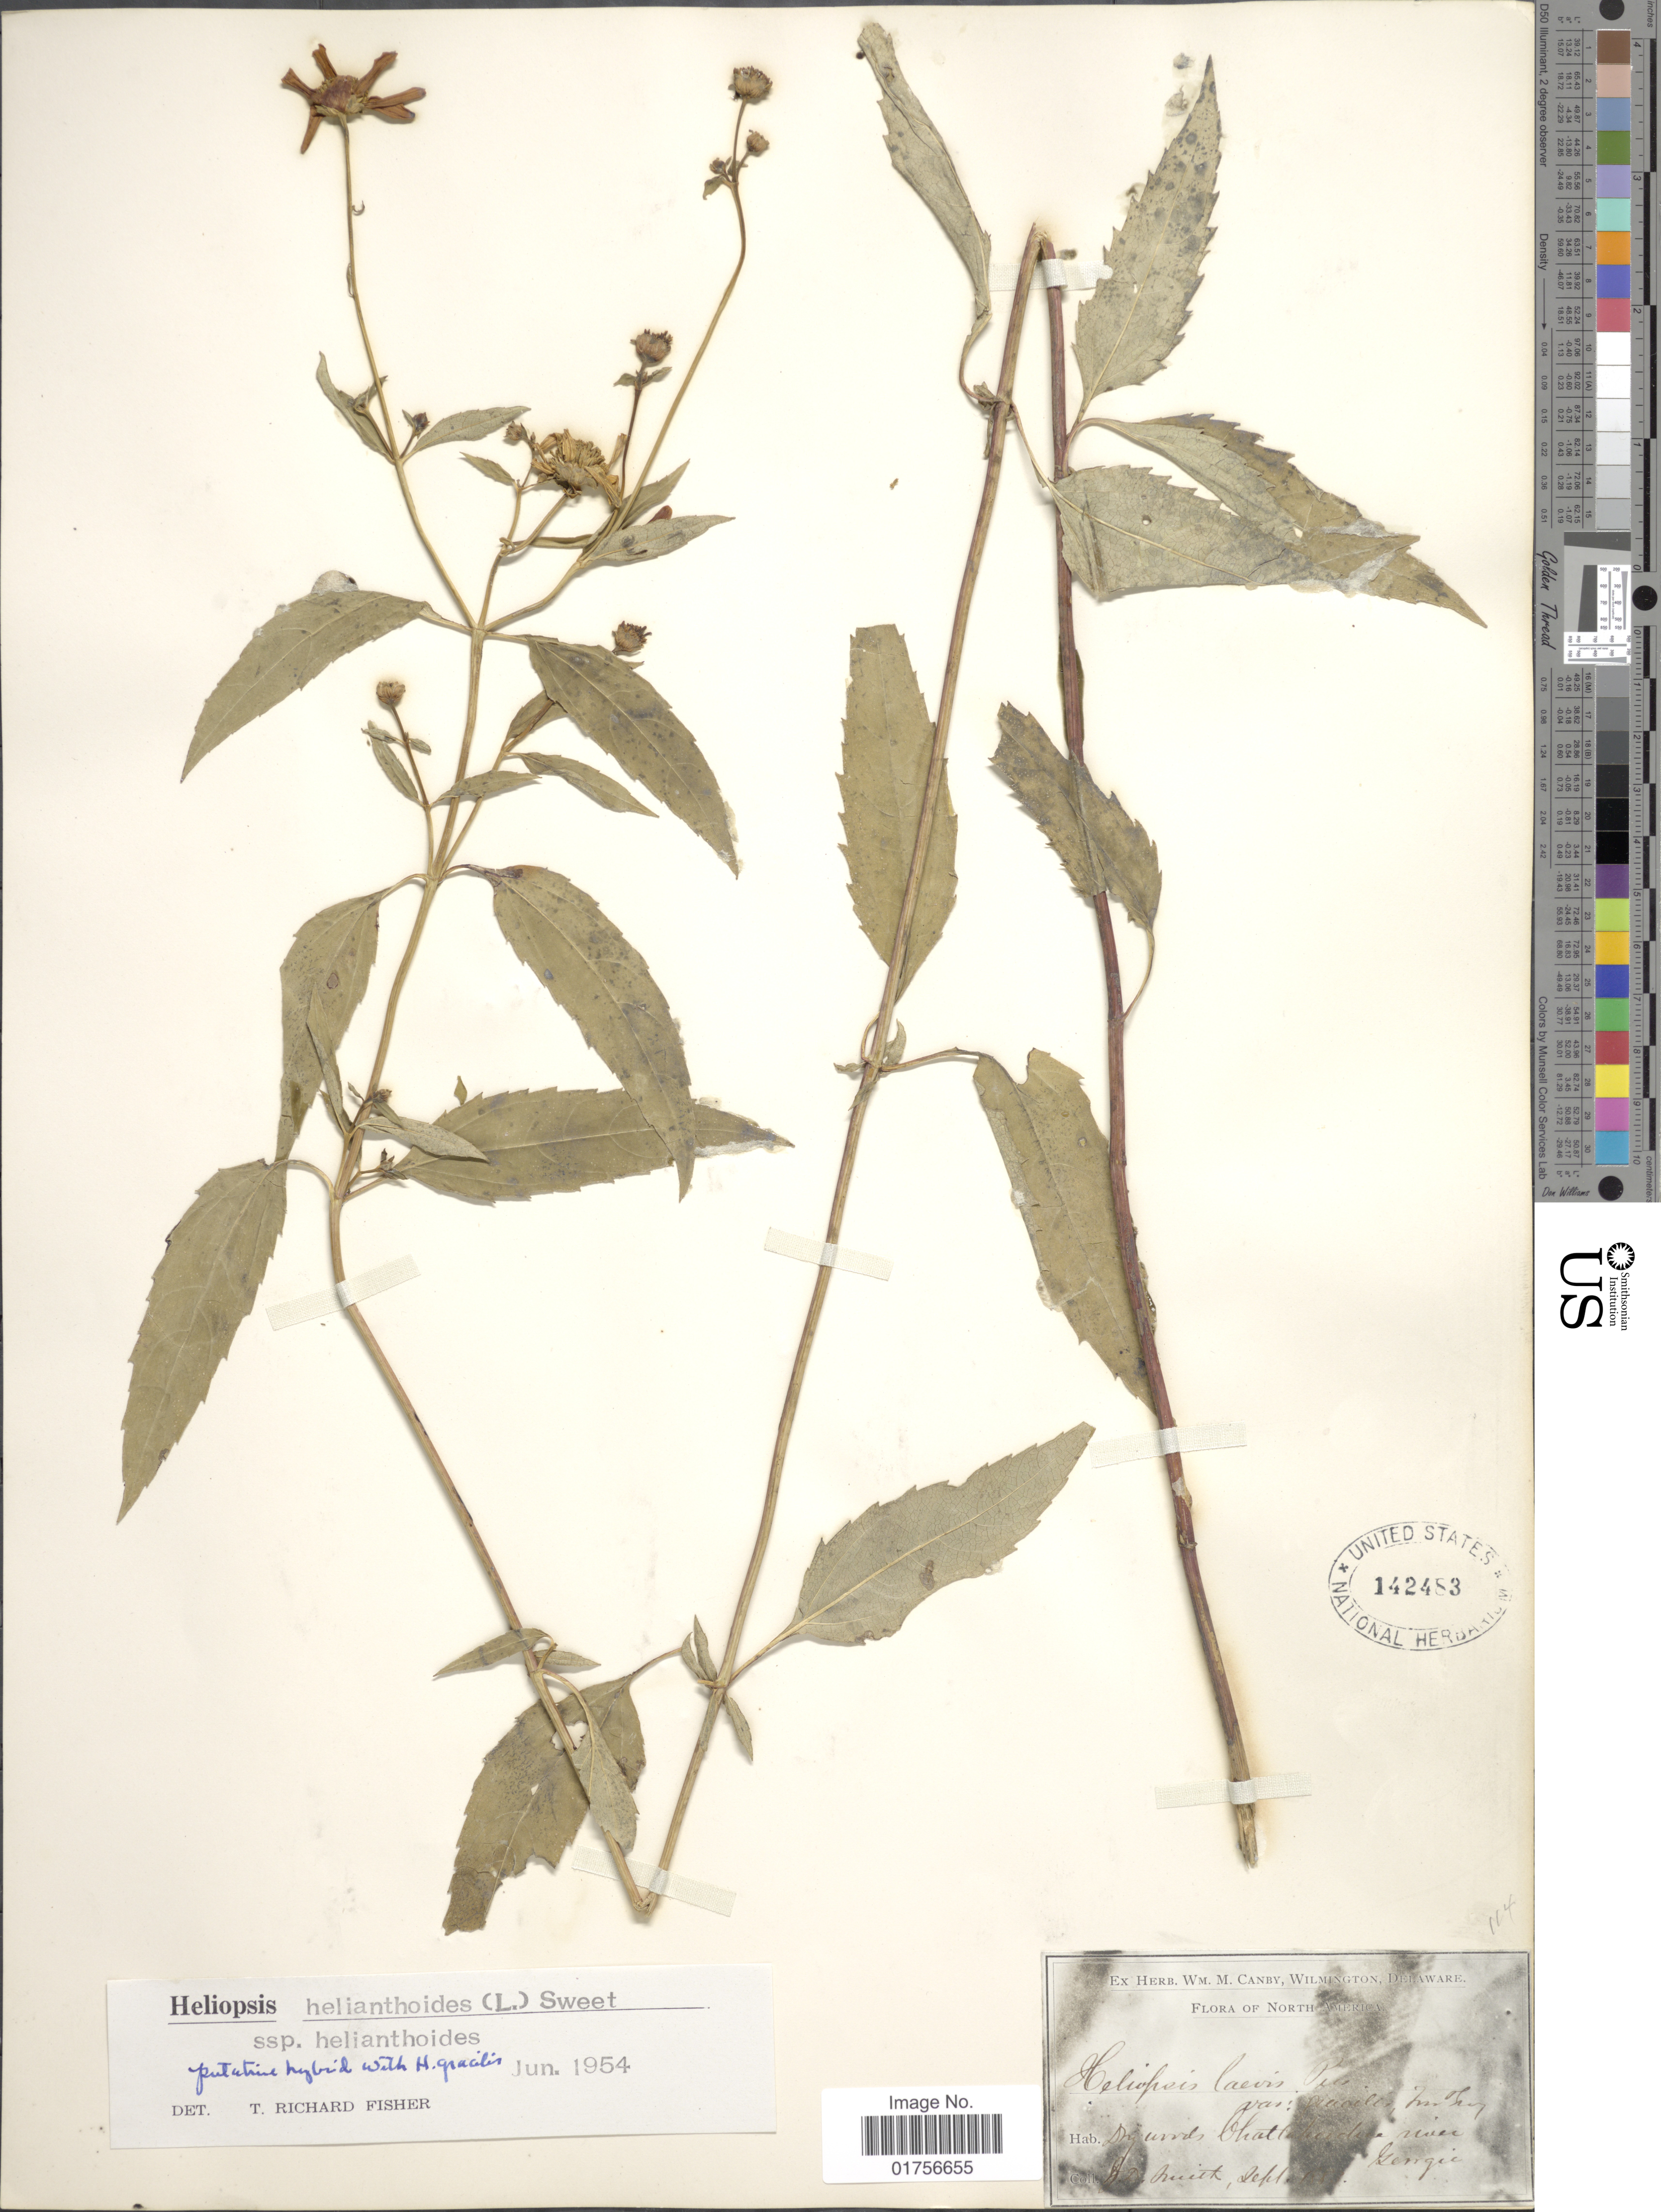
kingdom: Plantae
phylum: Tracheophyta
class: Magnoliopsida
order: Asterales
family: Asteraceae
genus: Heliopsis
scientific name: Heliopsis helianthoides subsp. helianthoides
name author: (L.) Sweet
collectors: H. Smith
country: United States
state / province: Georgia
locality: Dry woods Chattahoochee river.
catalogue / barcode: US 142483